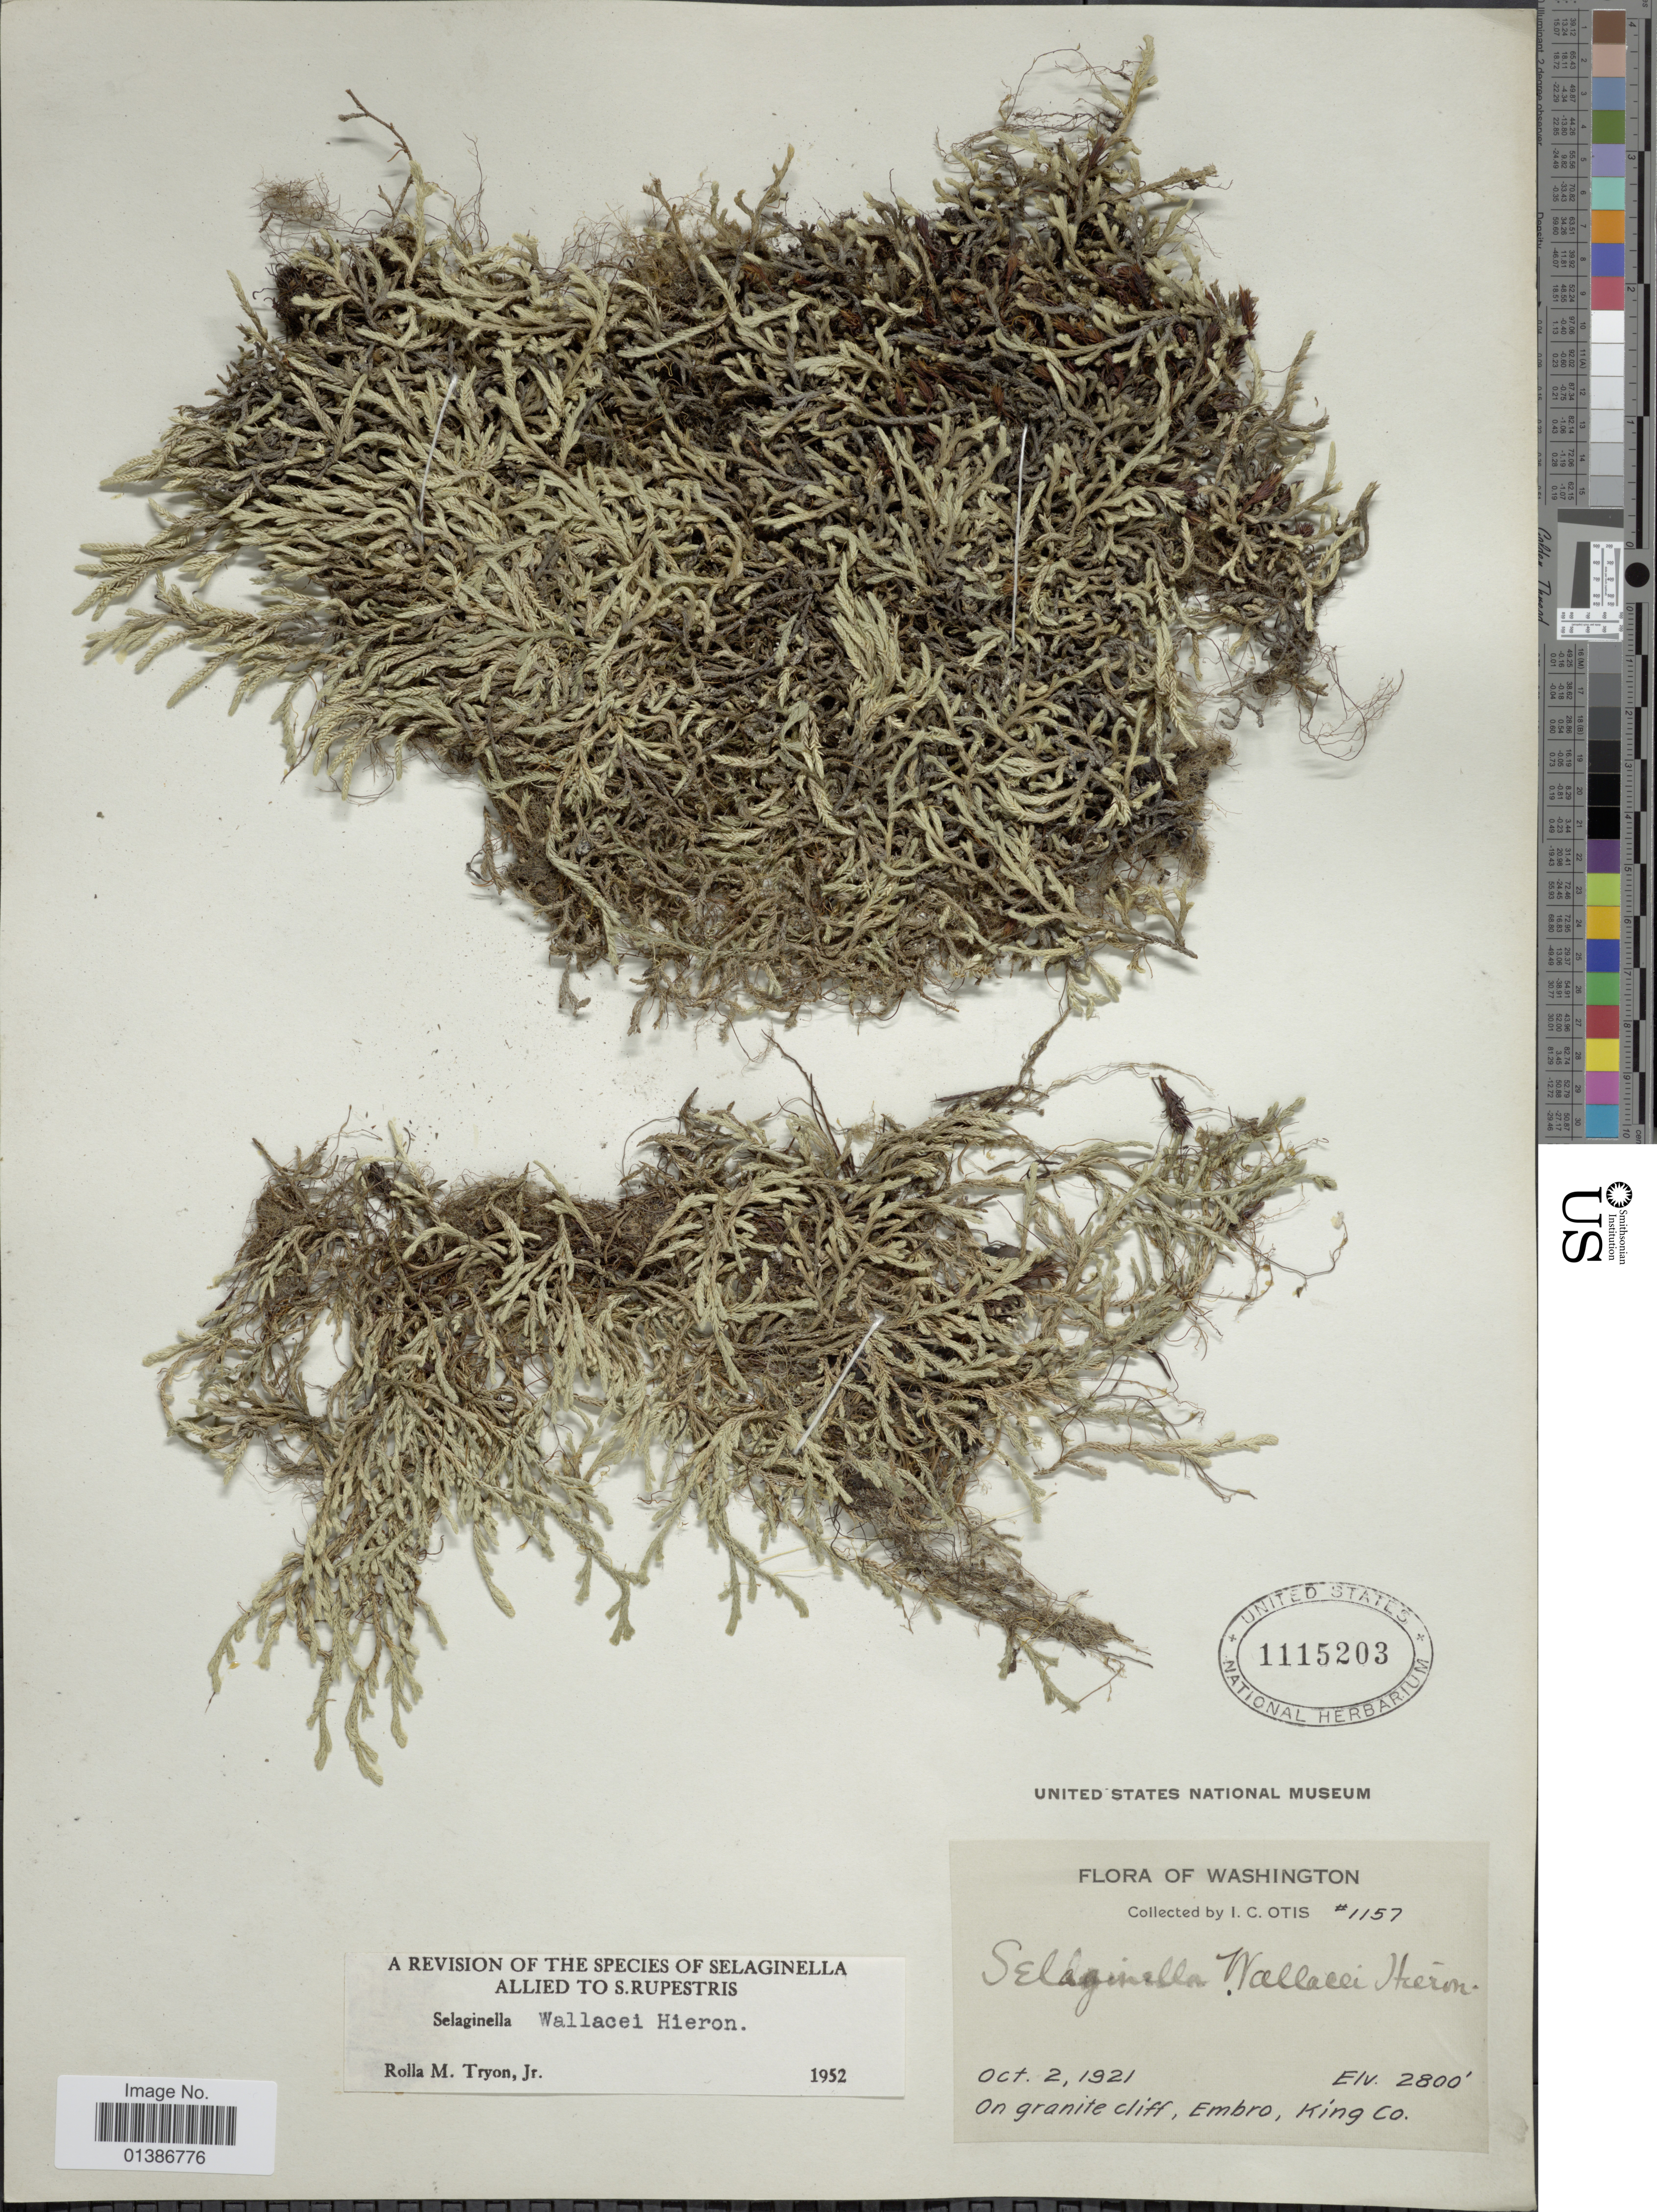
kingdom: Plantae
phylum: Tracheophyta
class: Lycopodiopsida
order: Selaginellales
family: Selaginellaceae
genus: Selaginella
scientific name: Selaginella wallacei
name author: Hieron.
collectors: I. C. Otis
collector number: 1157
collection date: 1921-10-02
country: United States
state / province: Washington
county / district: King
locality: On granite cliff, Embro, King Co.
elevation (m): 853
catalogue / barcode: US 1115203